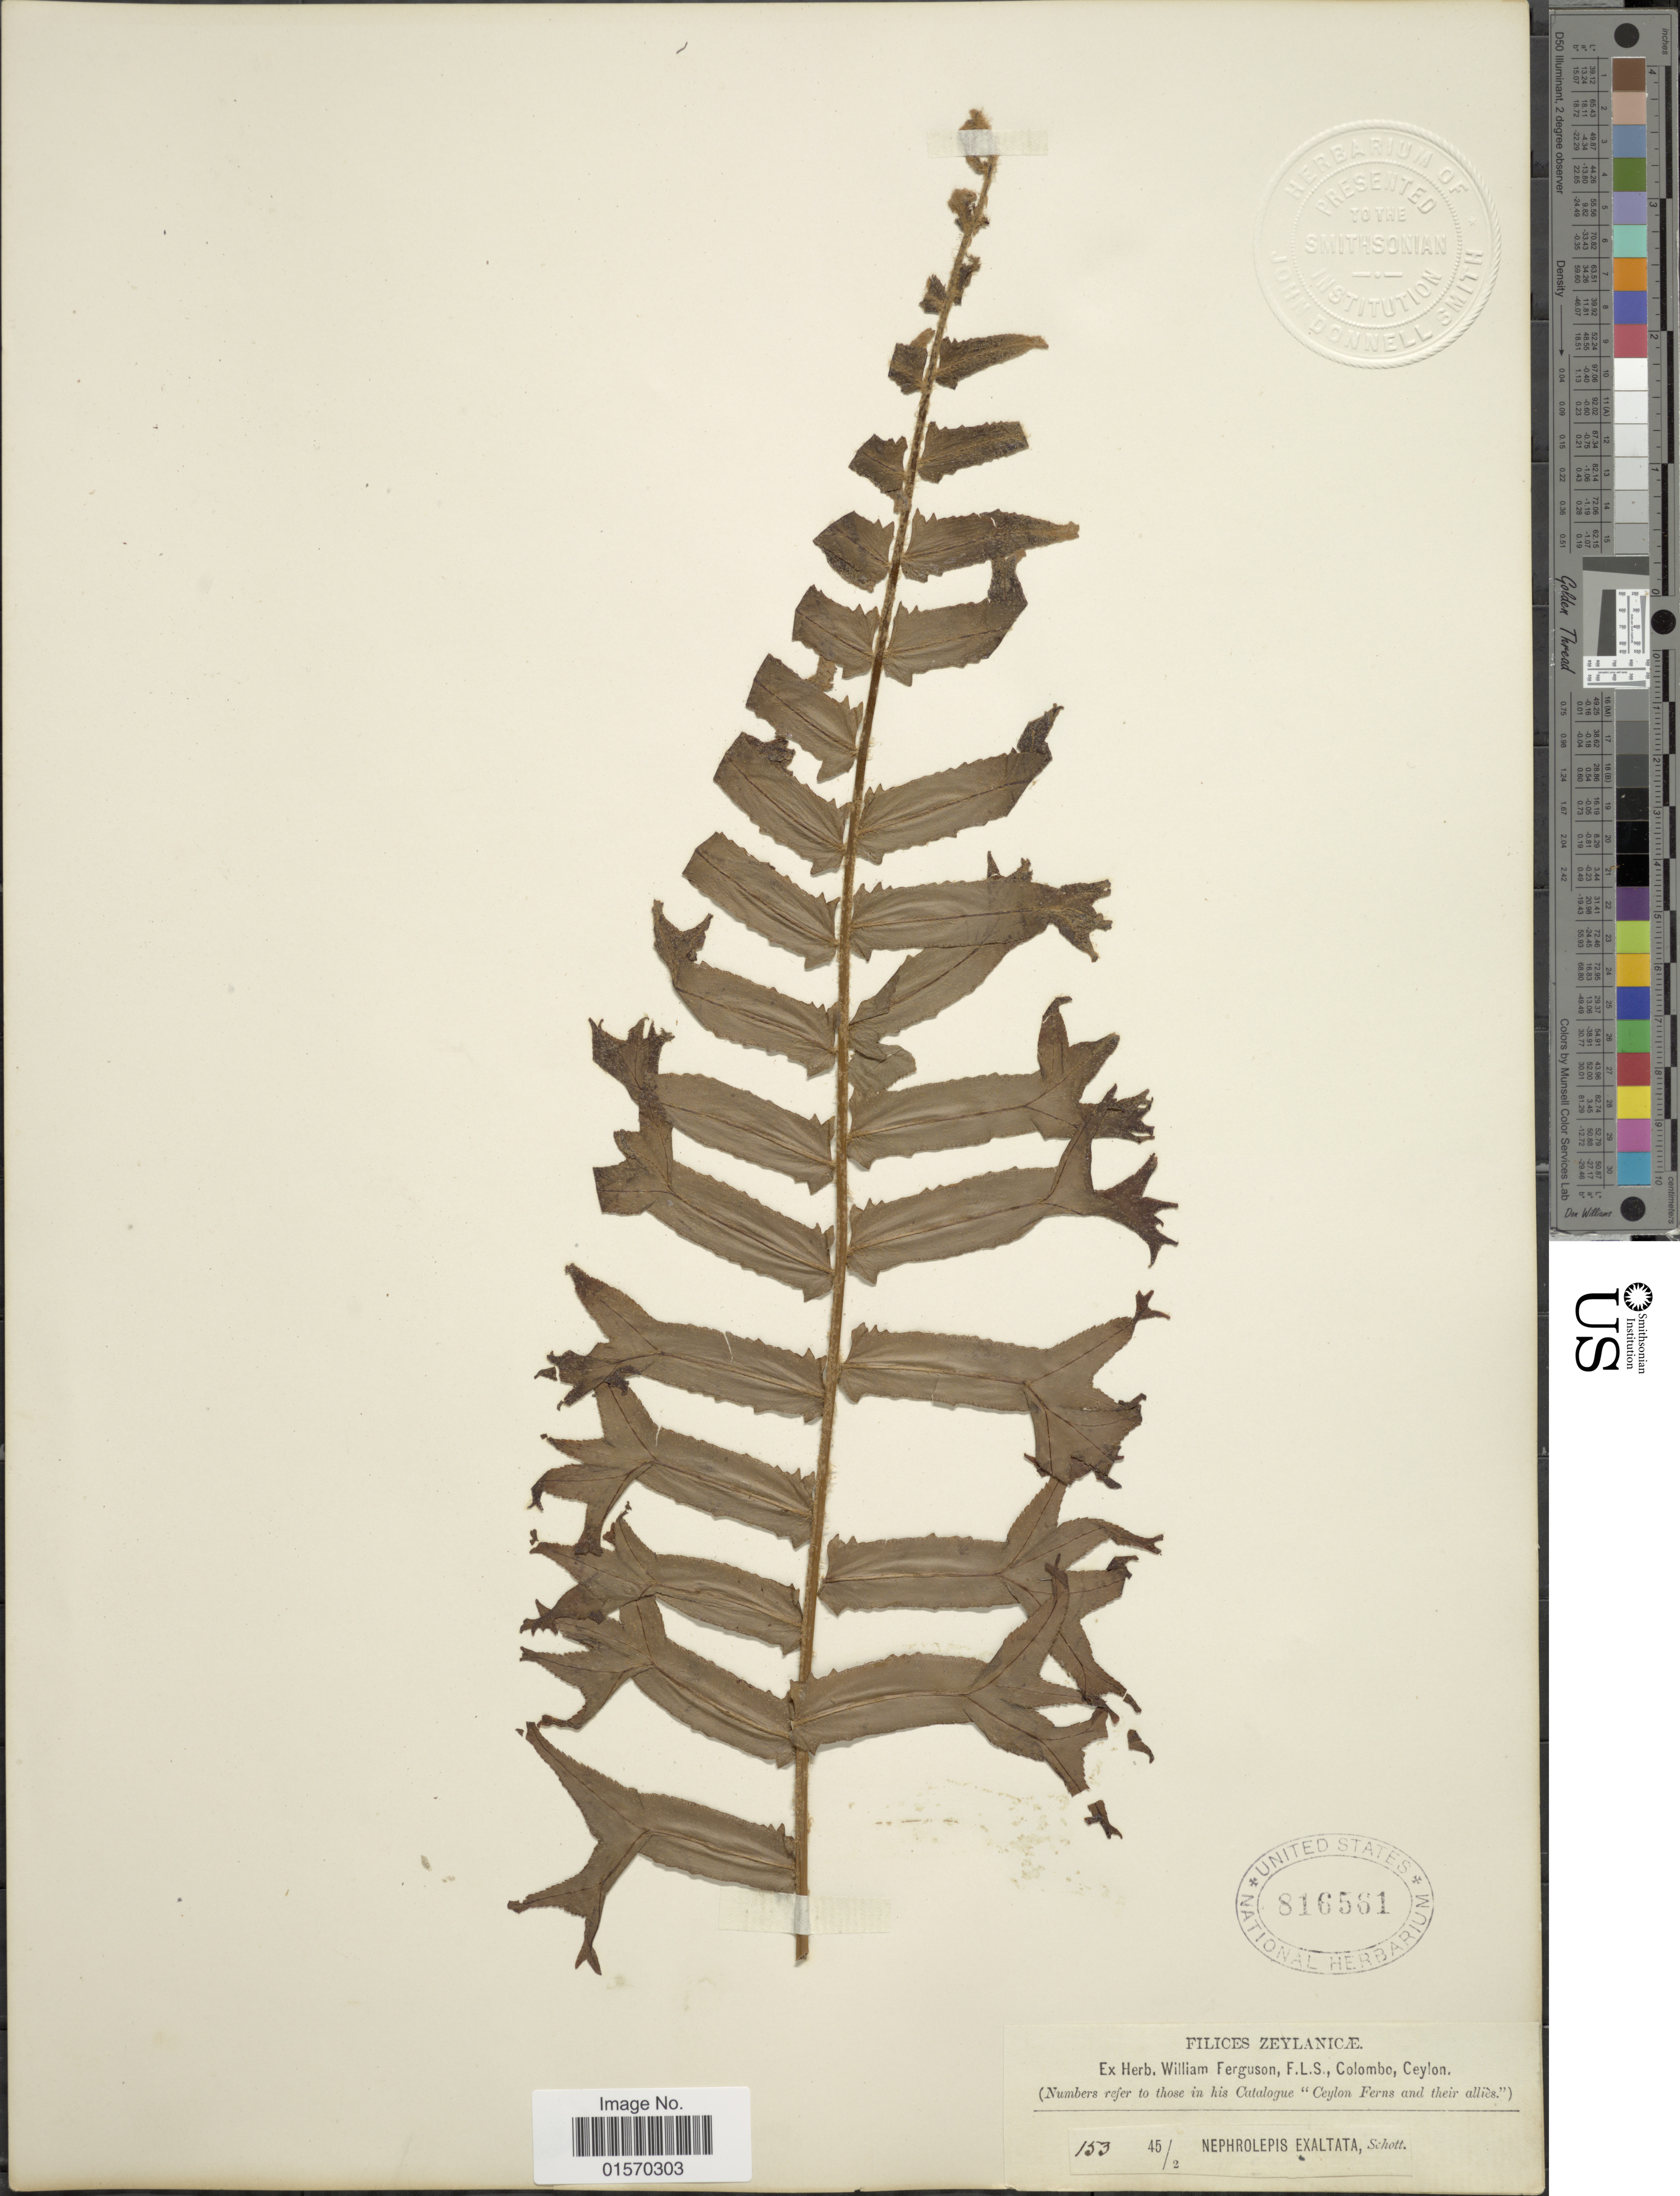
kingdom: Plantae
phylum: Tracheophyta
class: Polypodiopsida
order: Polypodiales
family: Nephrolepidaceae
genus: Nephrolepis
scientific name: Nephrolepis multiflora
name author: (Roxb.) F.M. Jarrett ex C.V. Morton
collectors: Schott, --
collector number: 153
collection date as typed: Transcribed d/m/y: /2/45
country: Sri Lanka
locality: Zeylanicæ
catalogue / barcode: US 816581